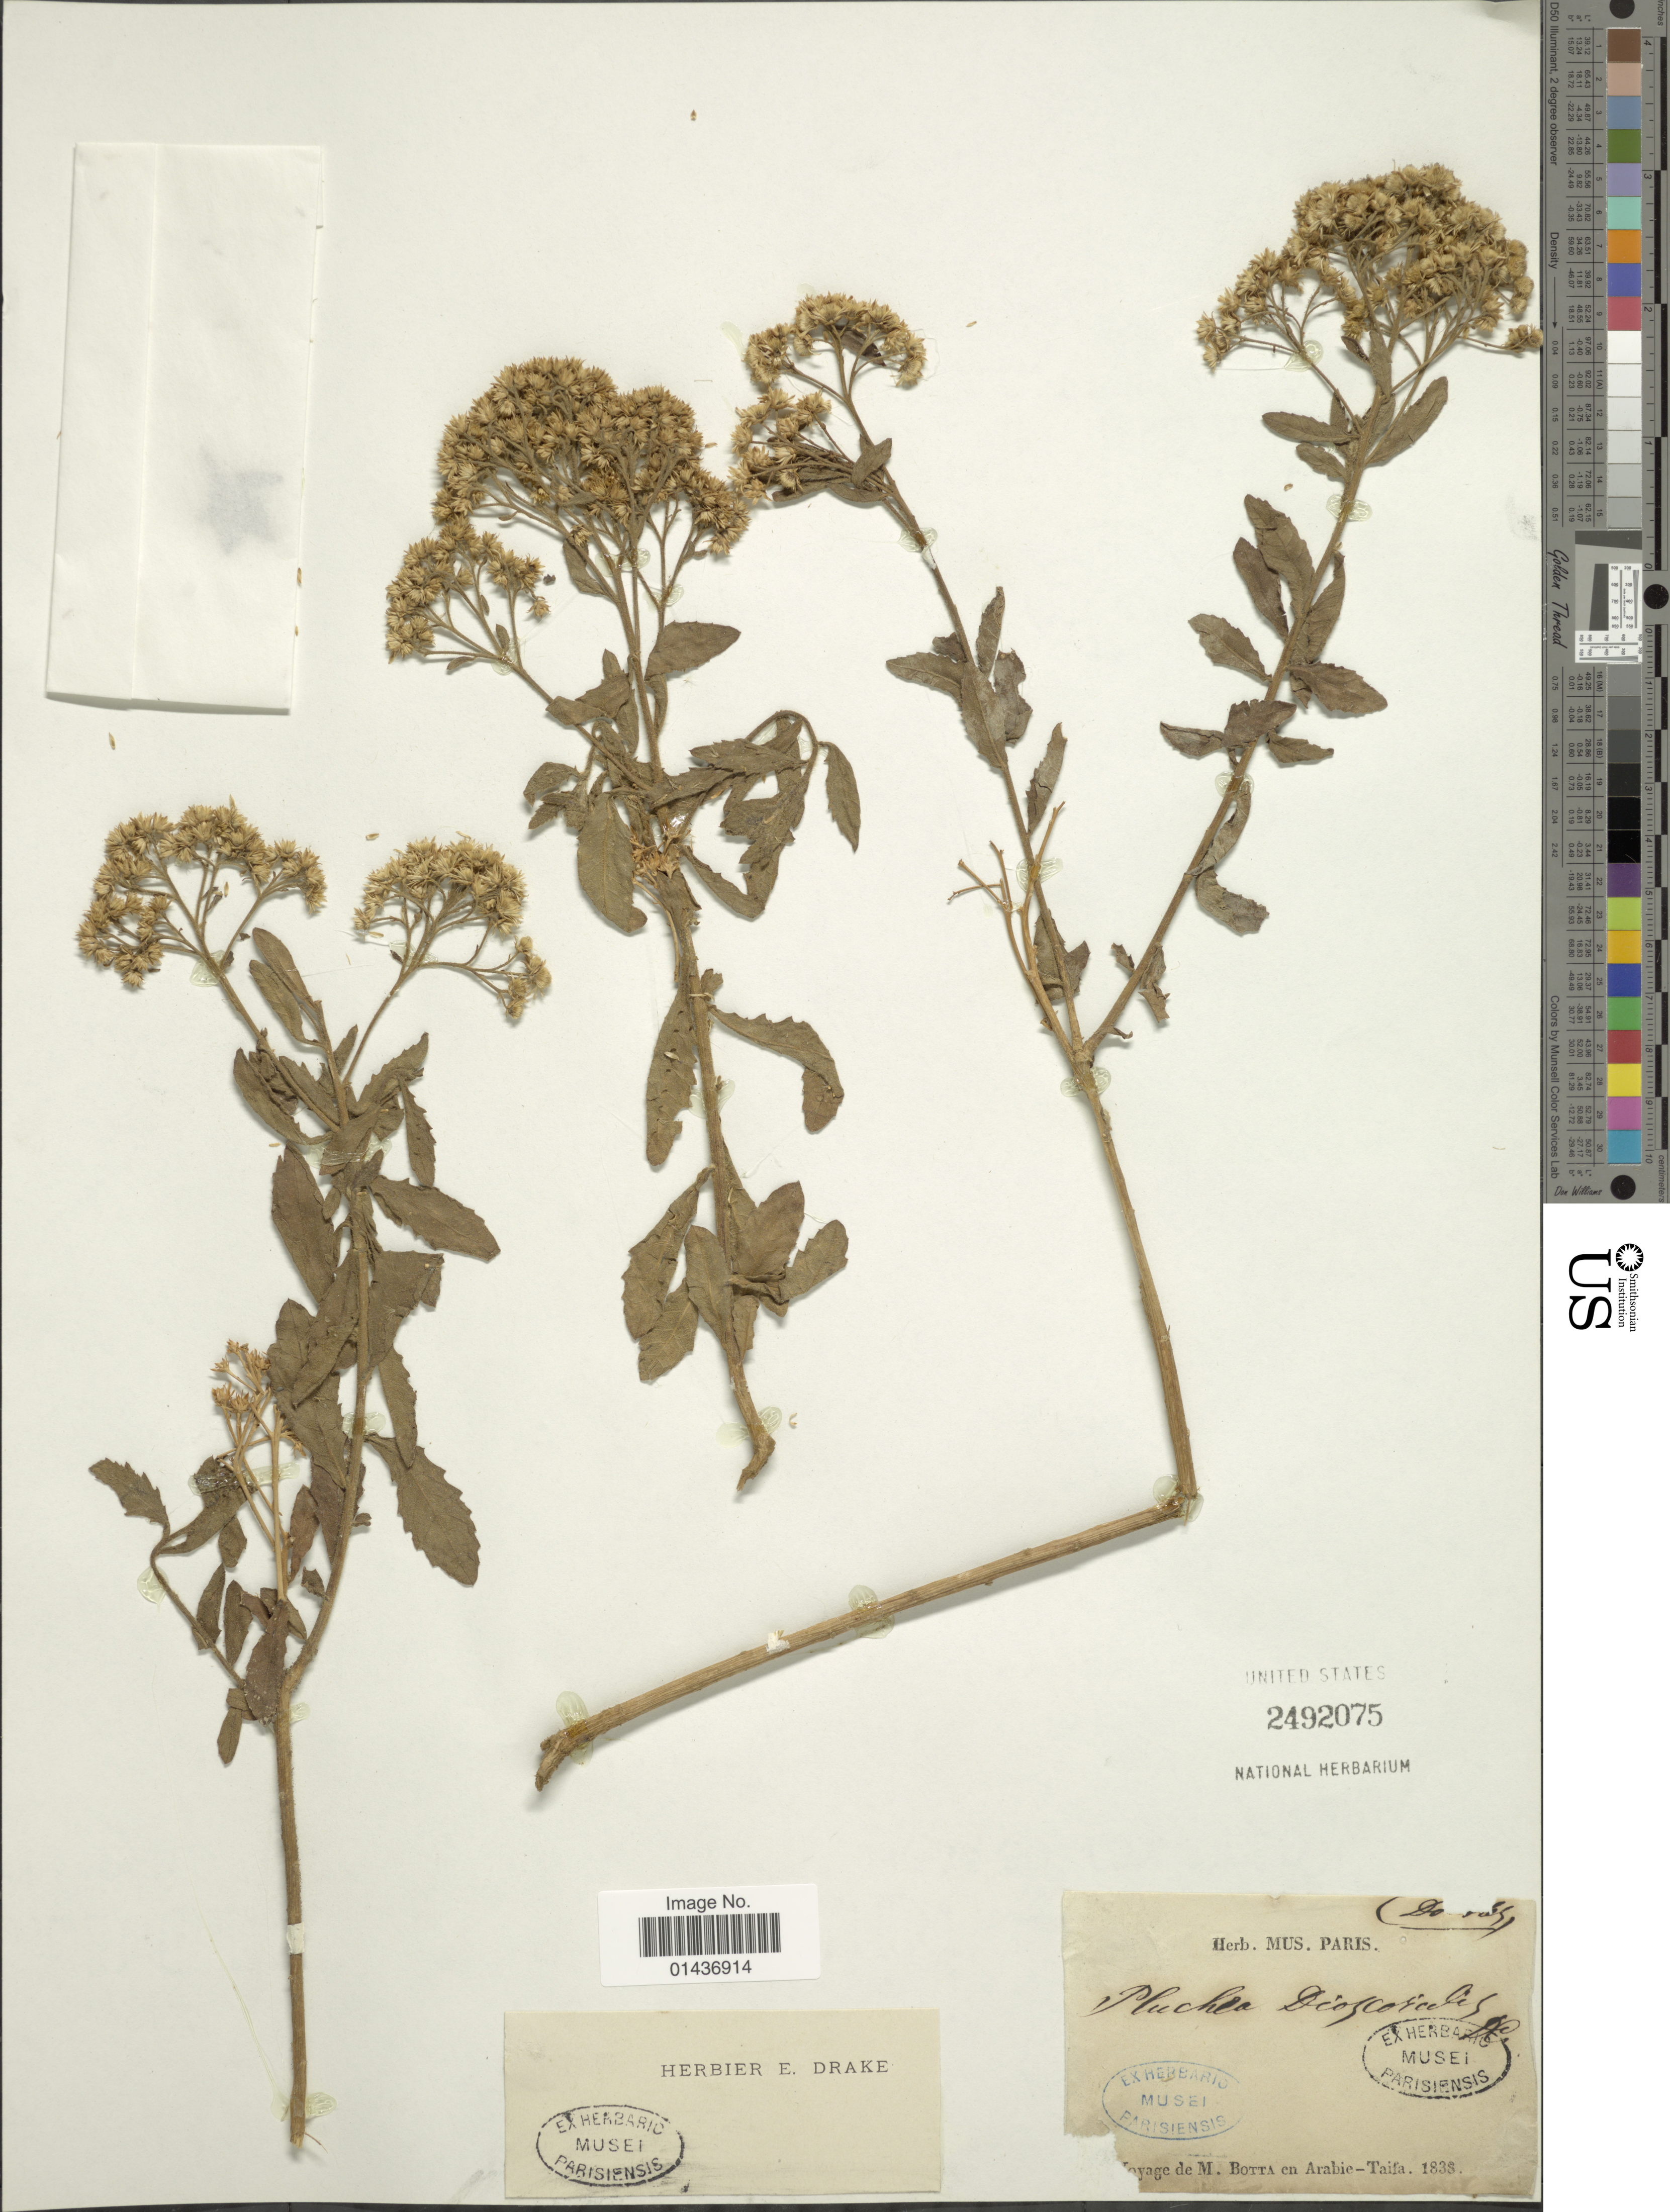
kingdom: Plantae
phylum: Tracheophyta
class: Magnoliopsida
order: Asterales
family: Asteraceae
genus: Pluchea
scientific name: Pluchea dioscoridis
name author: (L.) DC.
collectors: M. Botta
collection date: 1838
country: Spain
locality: Taifa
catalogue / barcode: US 2492075